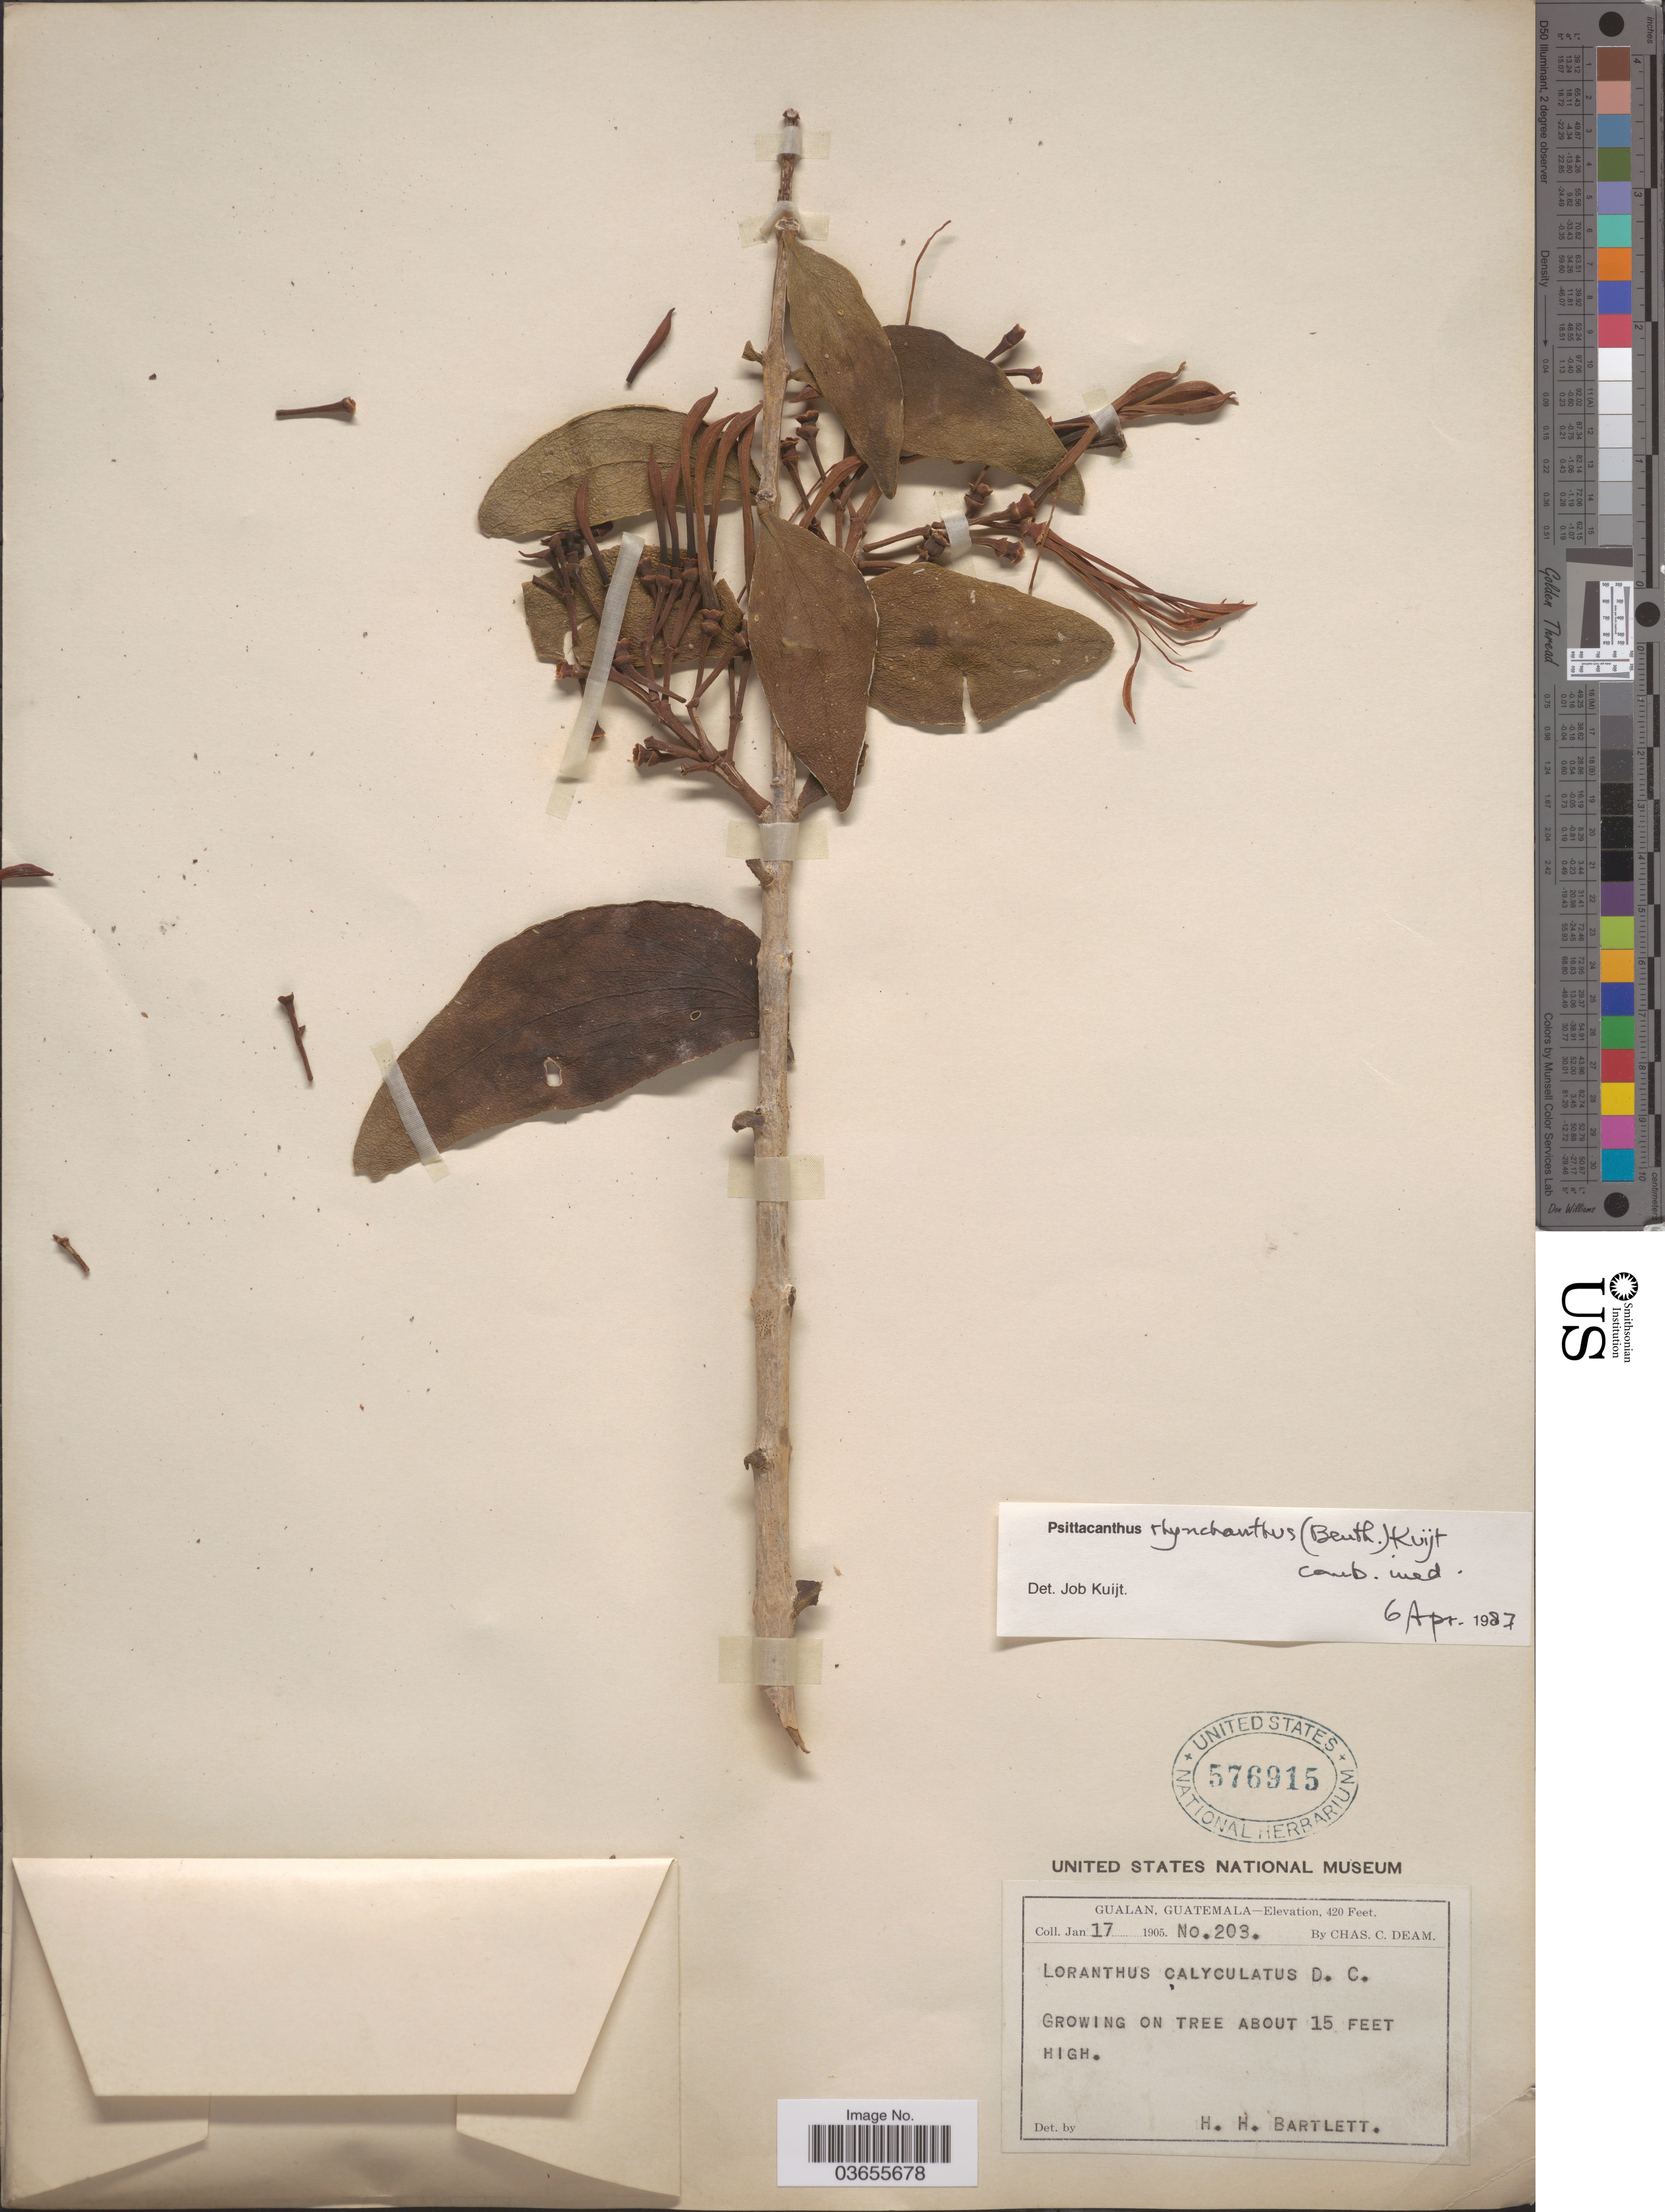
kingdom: Plantae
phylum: Tracheophyta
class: Magnoliopsida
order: Santalales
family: Loranthaceae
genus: Psittacanthus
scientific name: Psittacanthus rhynchanthus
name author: (Benth.) Kuijt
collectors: C. C. Deam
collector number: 203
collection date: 1905-01-17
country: Guatemala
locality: Gualan.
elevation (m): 128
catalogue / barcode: US 576915